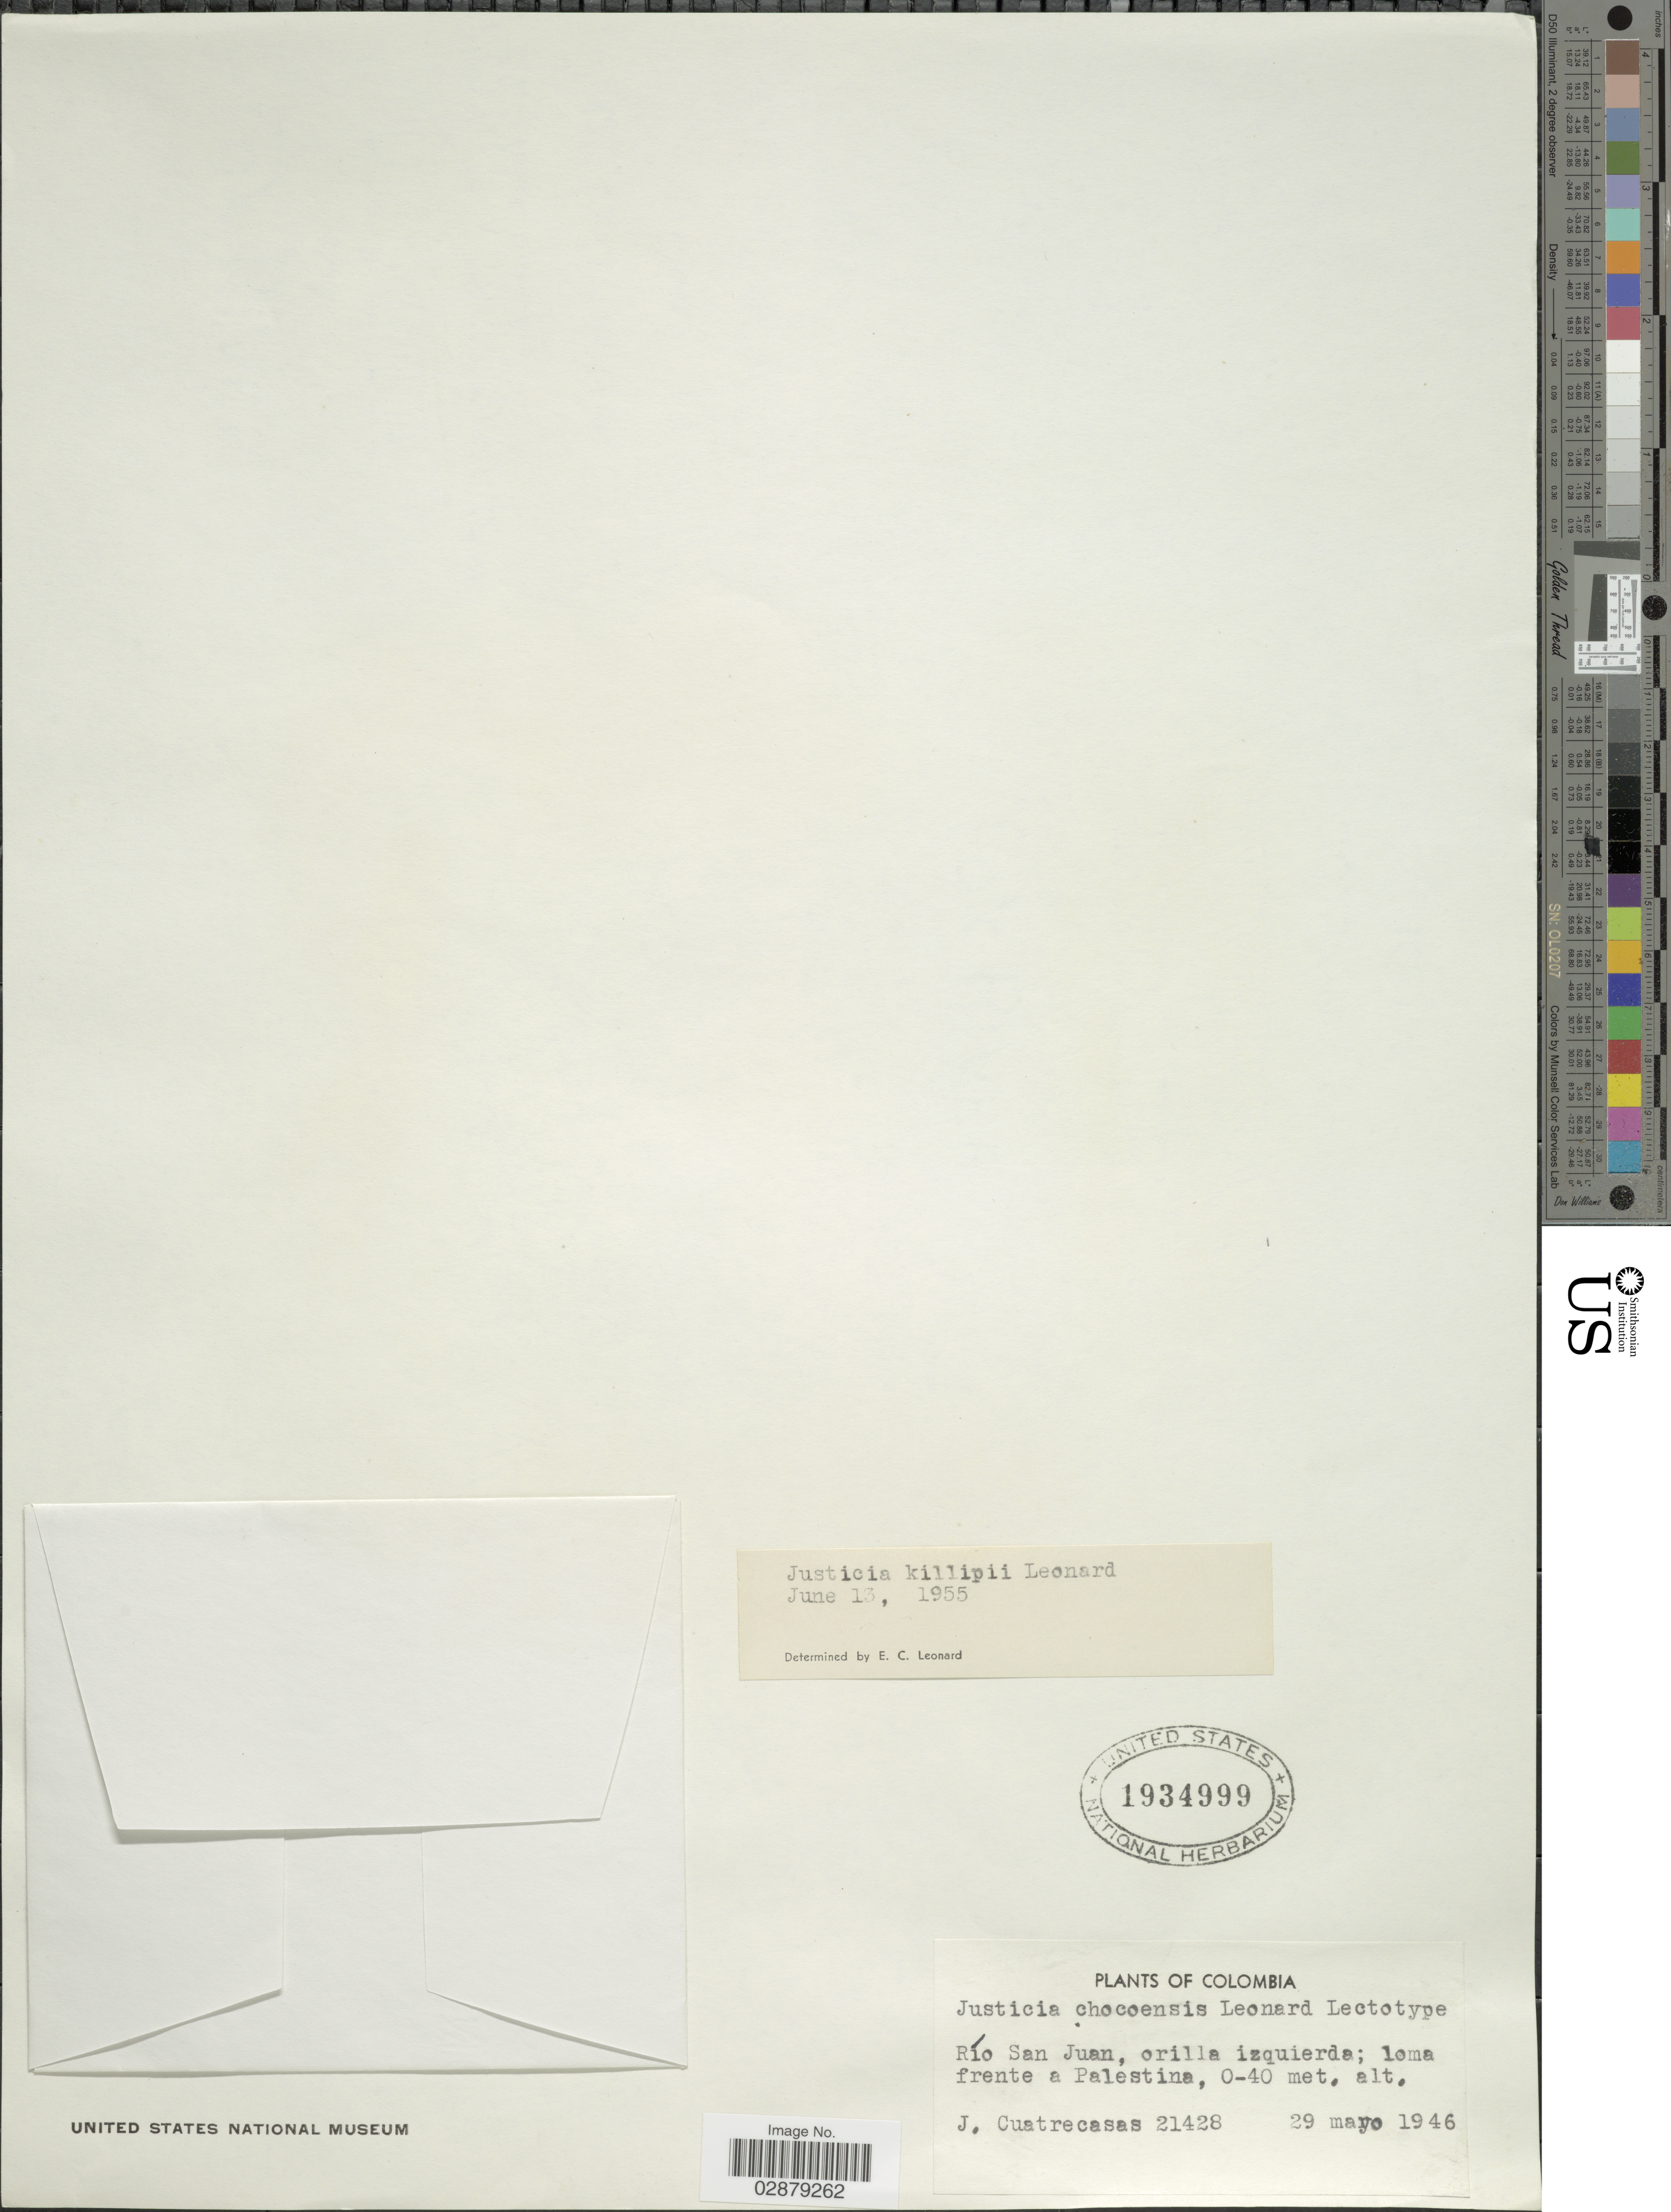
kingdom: Plantae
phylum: Tracheophyta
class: Magnoliopsida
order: Lamiales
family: Acanthaceae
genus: Justicia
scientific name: Justicia killipii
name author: Leonard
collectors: J. Cuatrecasas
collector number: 21428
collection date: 1946-05-29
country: Colombia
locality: Río San Juan, orilla izquierda; loma frente a Palestina.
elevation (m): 0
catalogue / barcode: US 1934999